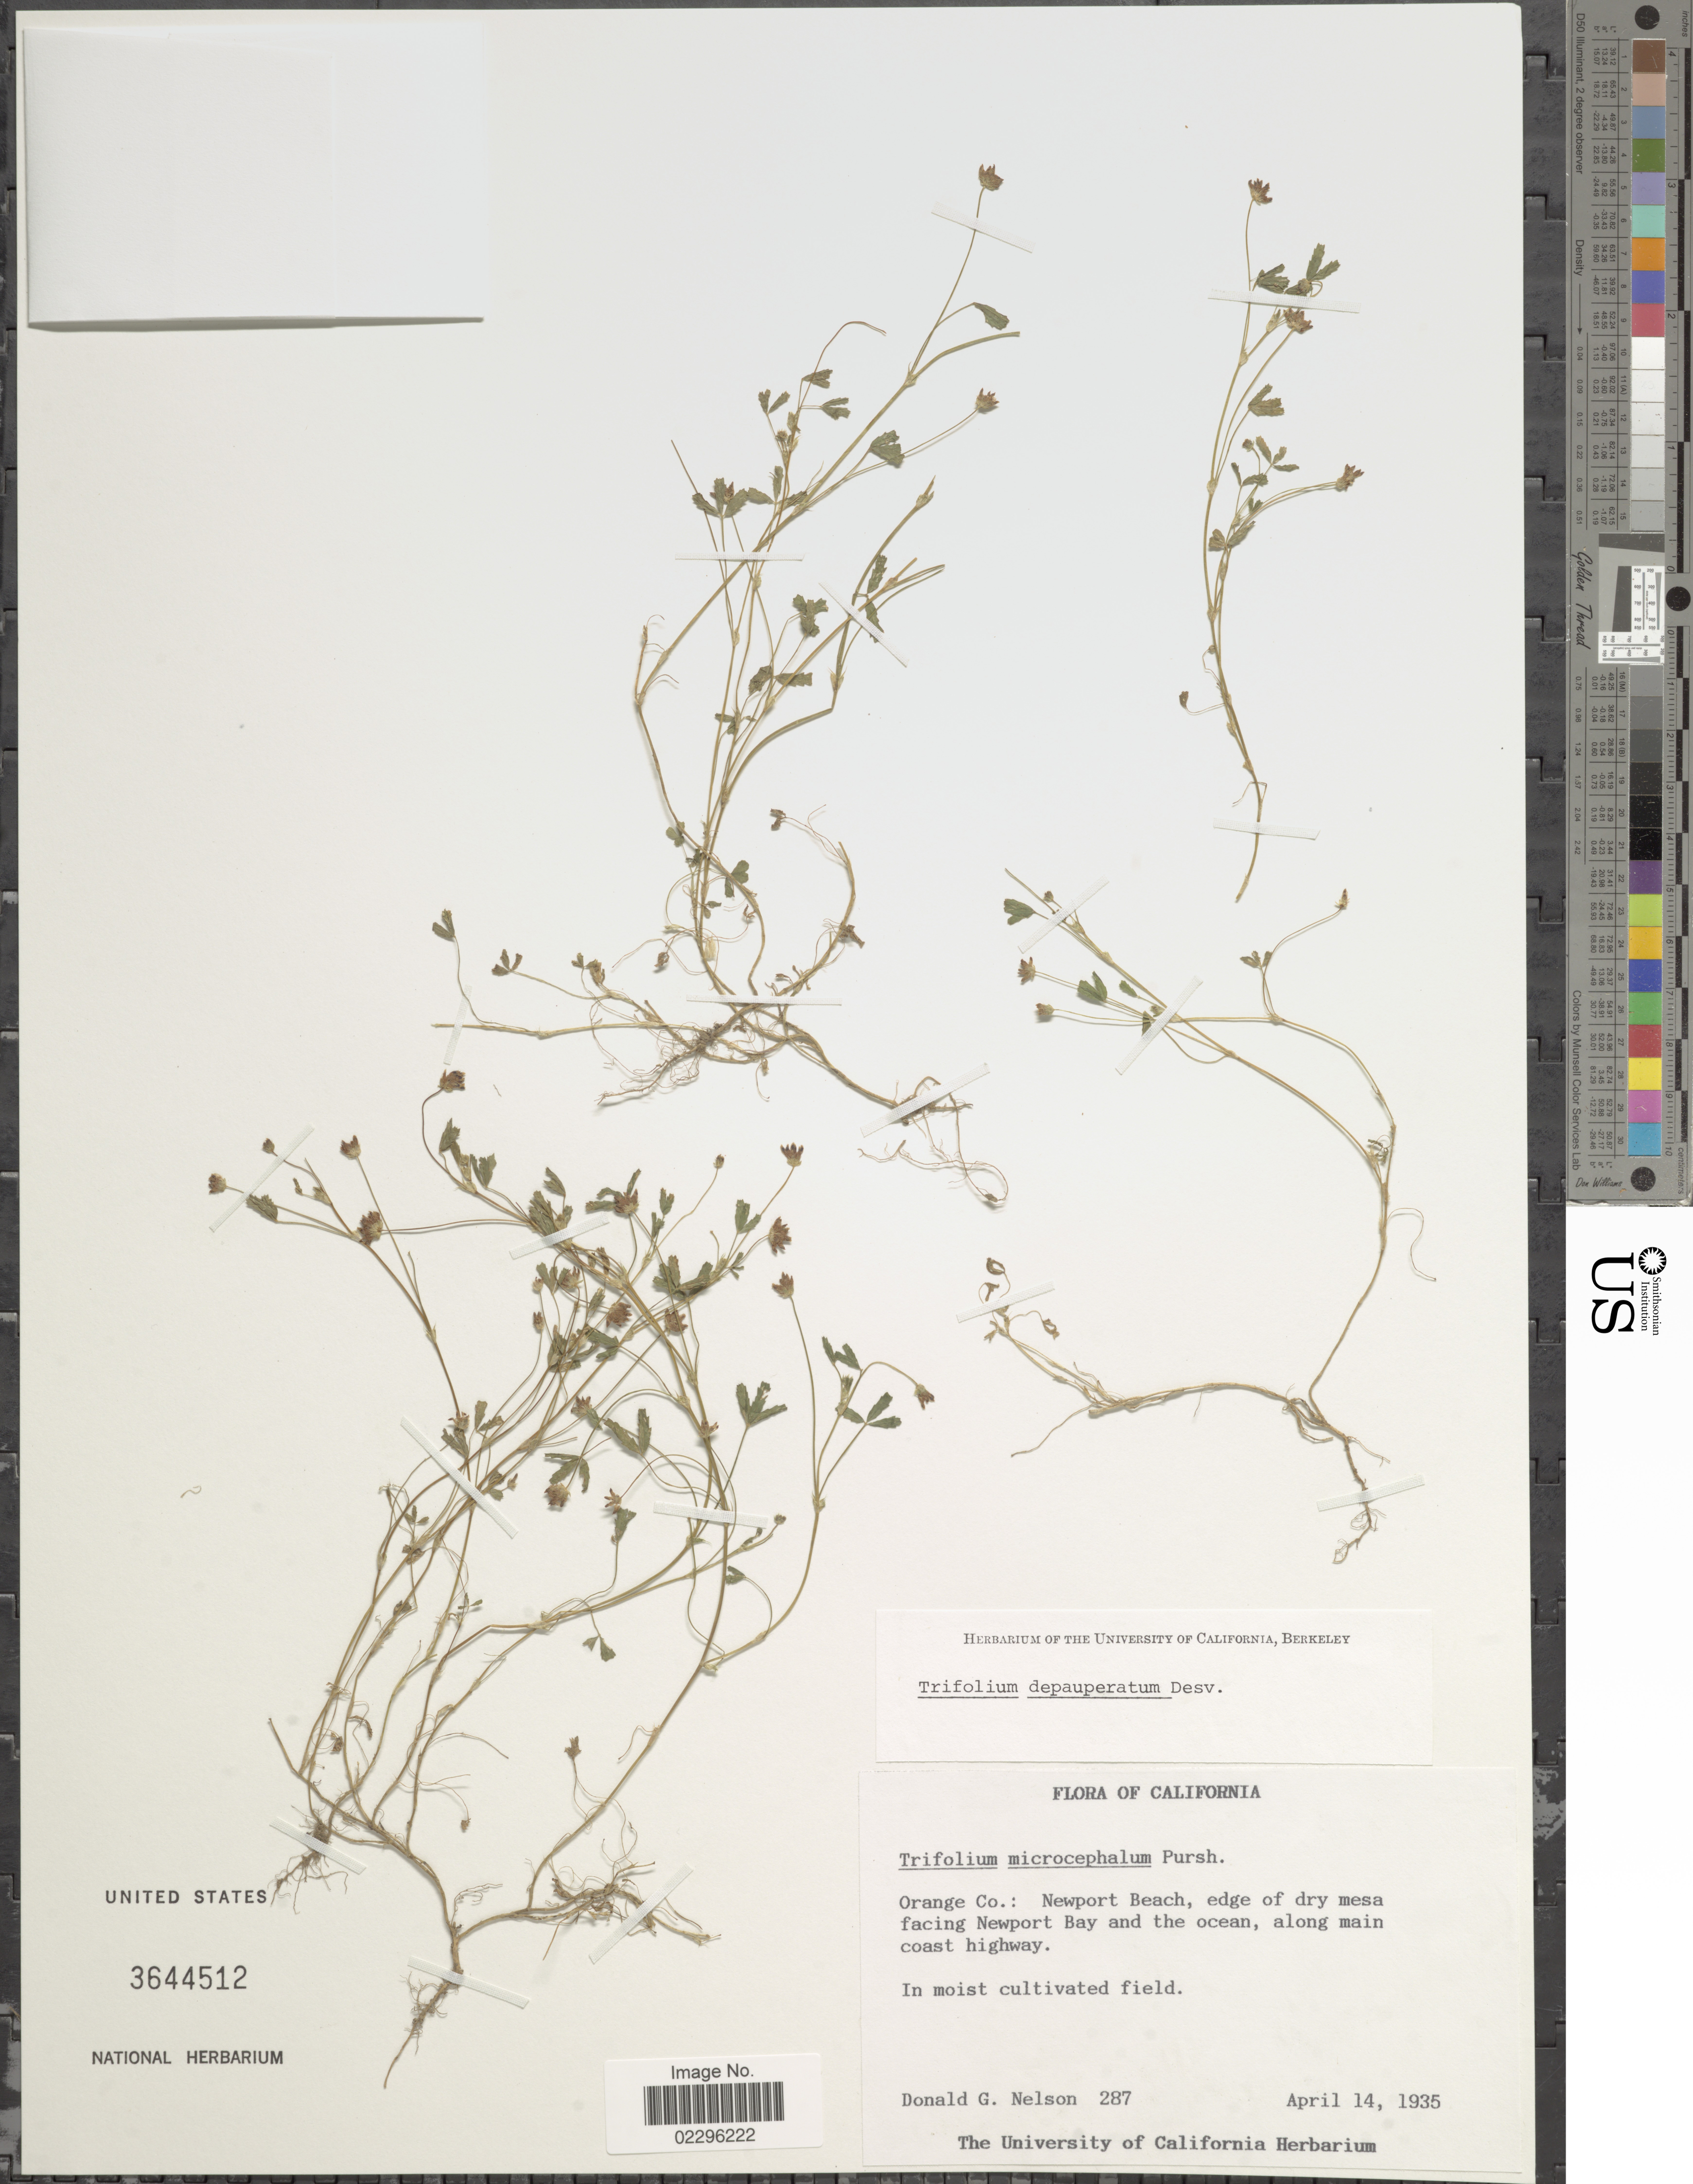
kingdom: Plantae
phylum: Tracheophyta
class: Magnoliopsida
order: Fabales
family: Fabaceae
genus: Trifolium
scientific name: Trifolium depauperatum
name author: Desv.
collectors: D. Nelson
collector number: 287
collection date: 1935-04-14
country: United States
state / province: California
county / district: Orange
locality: Orange Co.: Newport Beach, edge of dry mesa facing Newport Bay and the ocean, along main coast highway.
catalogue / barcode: US 3644512